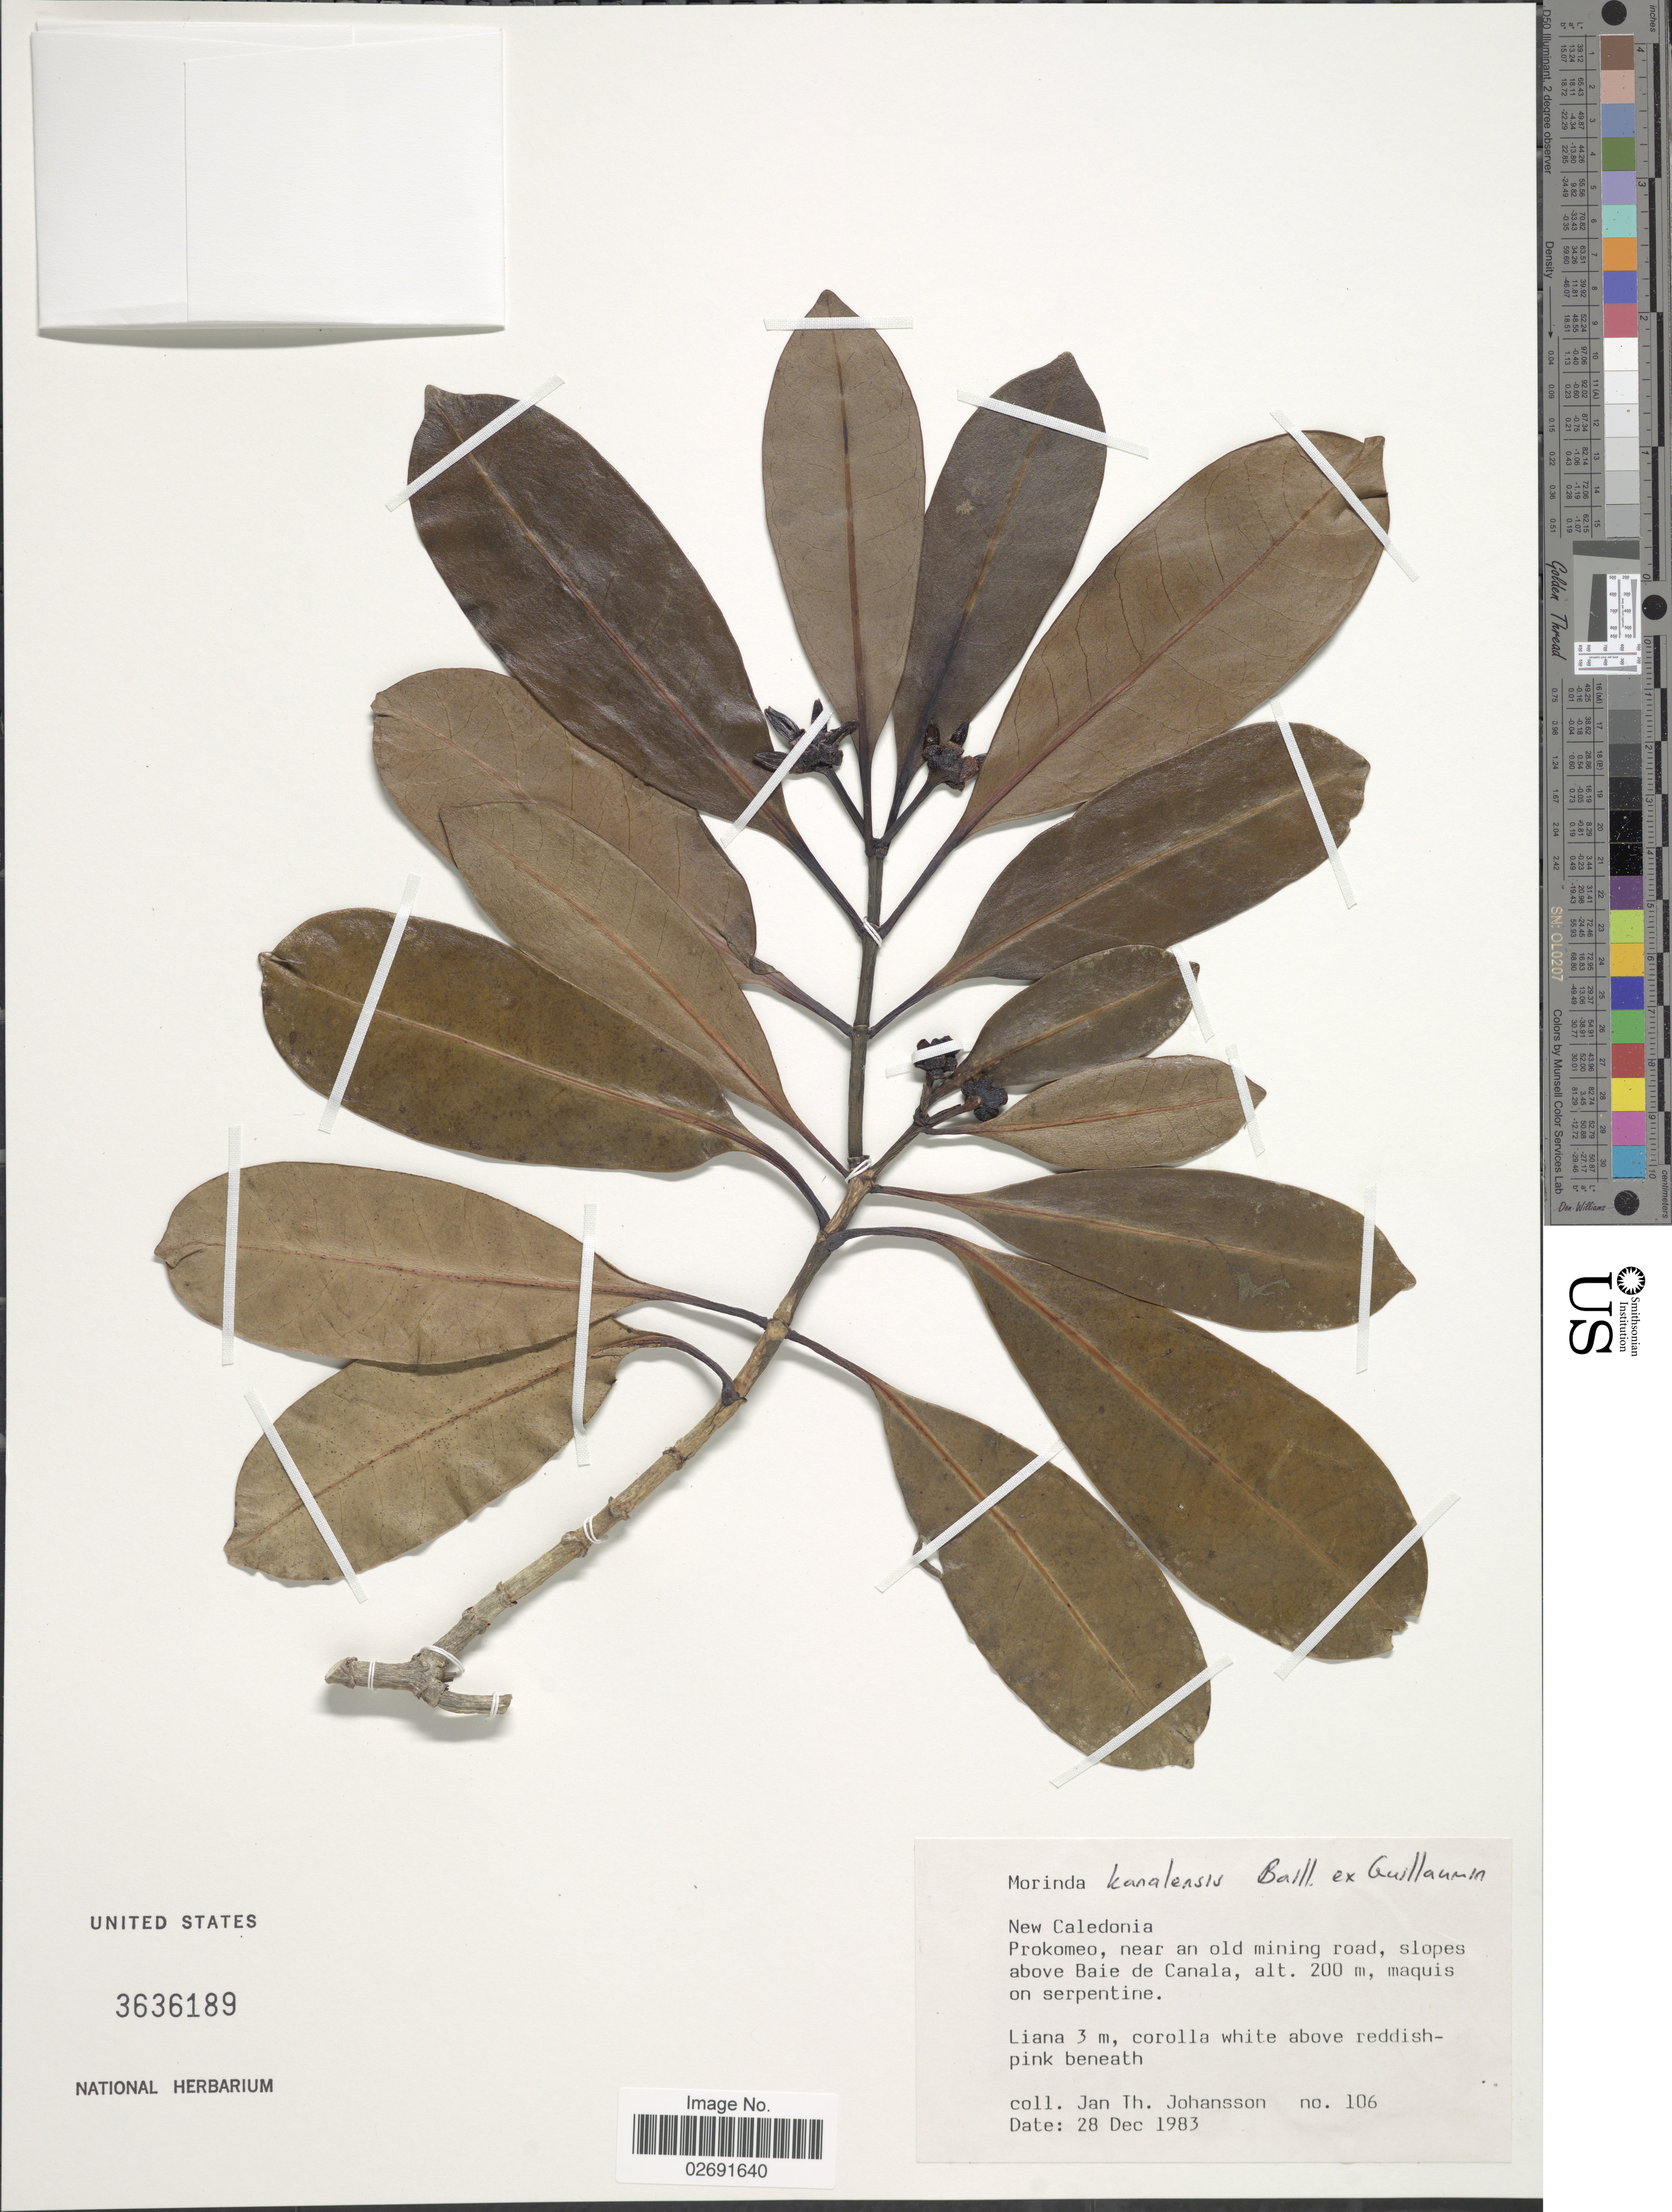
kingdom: Plantae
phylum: Tracheophyta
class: Magnoliopsida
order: Gentianales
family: Rubiaceae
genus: Gynochthodes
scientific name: Gynochthodes kanalensis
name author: (Baill. ex Guillaumin) Razafim. & B. Bremer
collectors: J.T. Johansson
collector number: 106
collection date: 1983-12-28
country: New Caledonia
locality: Prokomeo, near an old mining road, slopes above Baie de Canala.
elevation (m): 200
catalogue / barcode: US 3636189